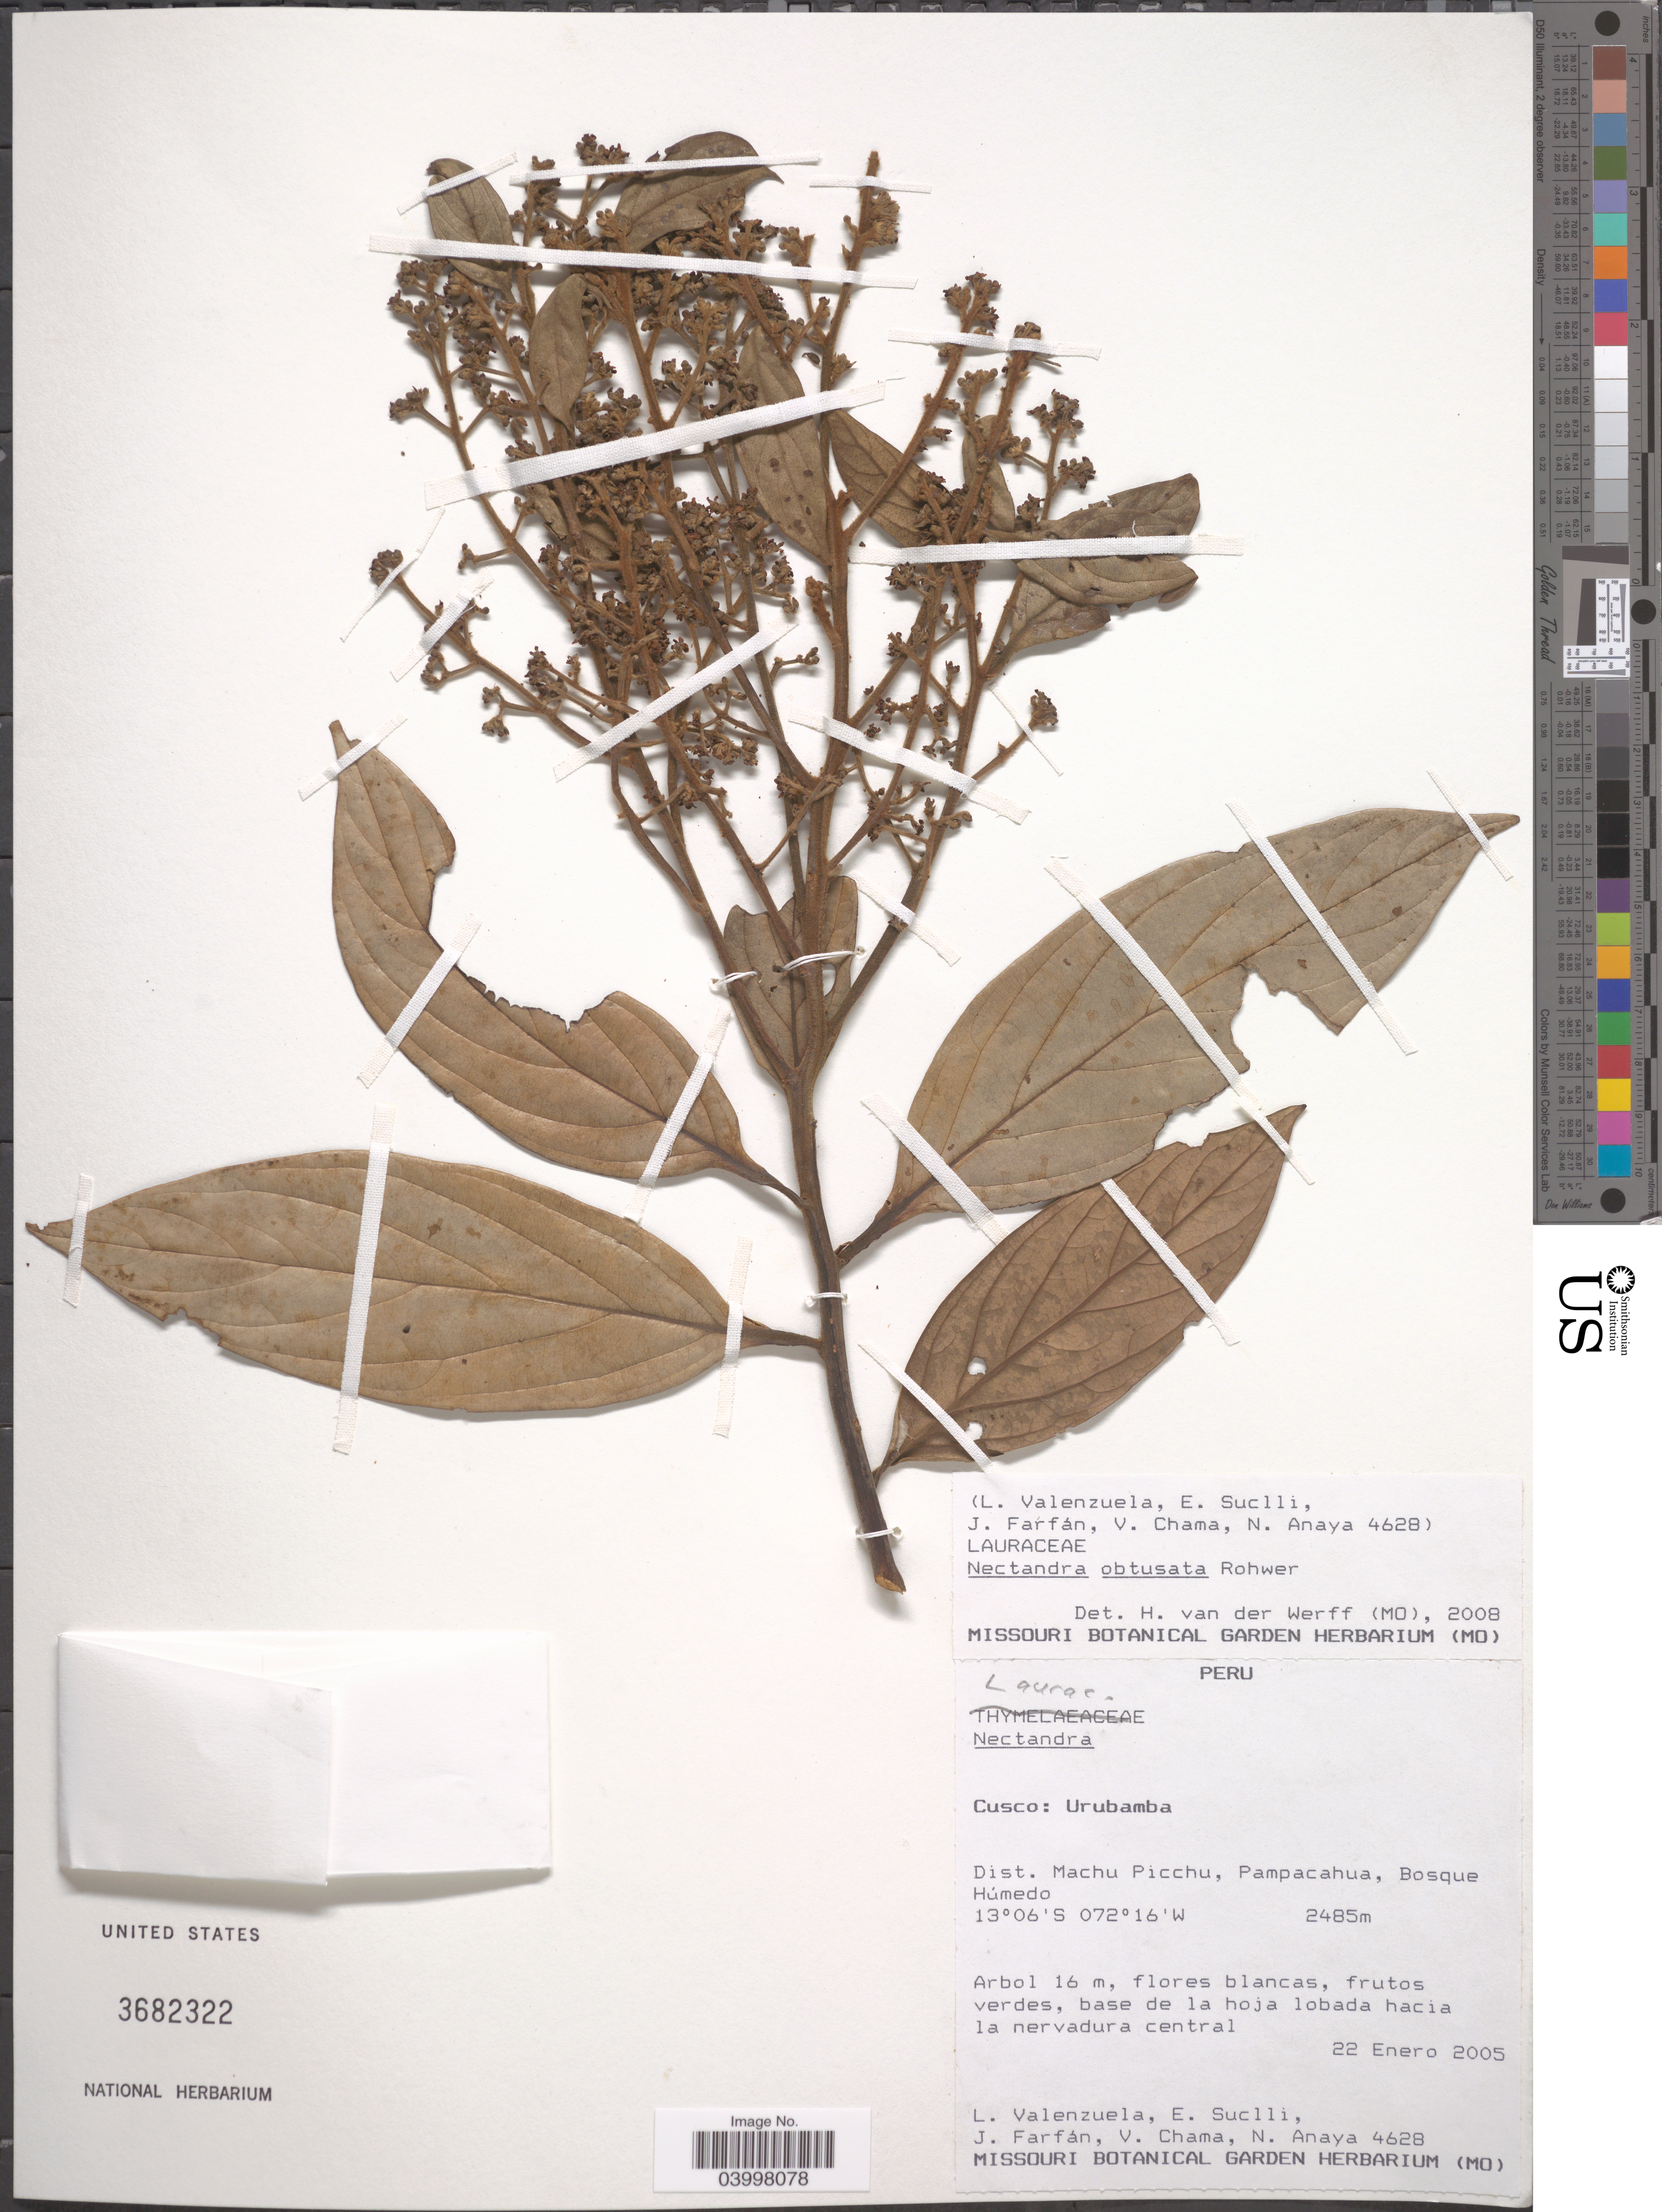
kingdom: Plantae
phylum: Tracheophyta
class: Magnoliopsida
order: Laurales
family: Lauraceae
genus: Nectandra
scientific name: Nectandra obtusata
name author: Rohwer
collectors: L. Valenzuela, E. Suclli, J. Farfán, V. Chama & N. Anaya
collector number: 4628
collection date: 2005-01-22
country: Peru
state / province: Cusco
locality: Urubamba. Dist. Machu Picchu, Pampacahua, Bosque Húmedo.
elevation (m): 2485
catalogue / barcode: US 3682322